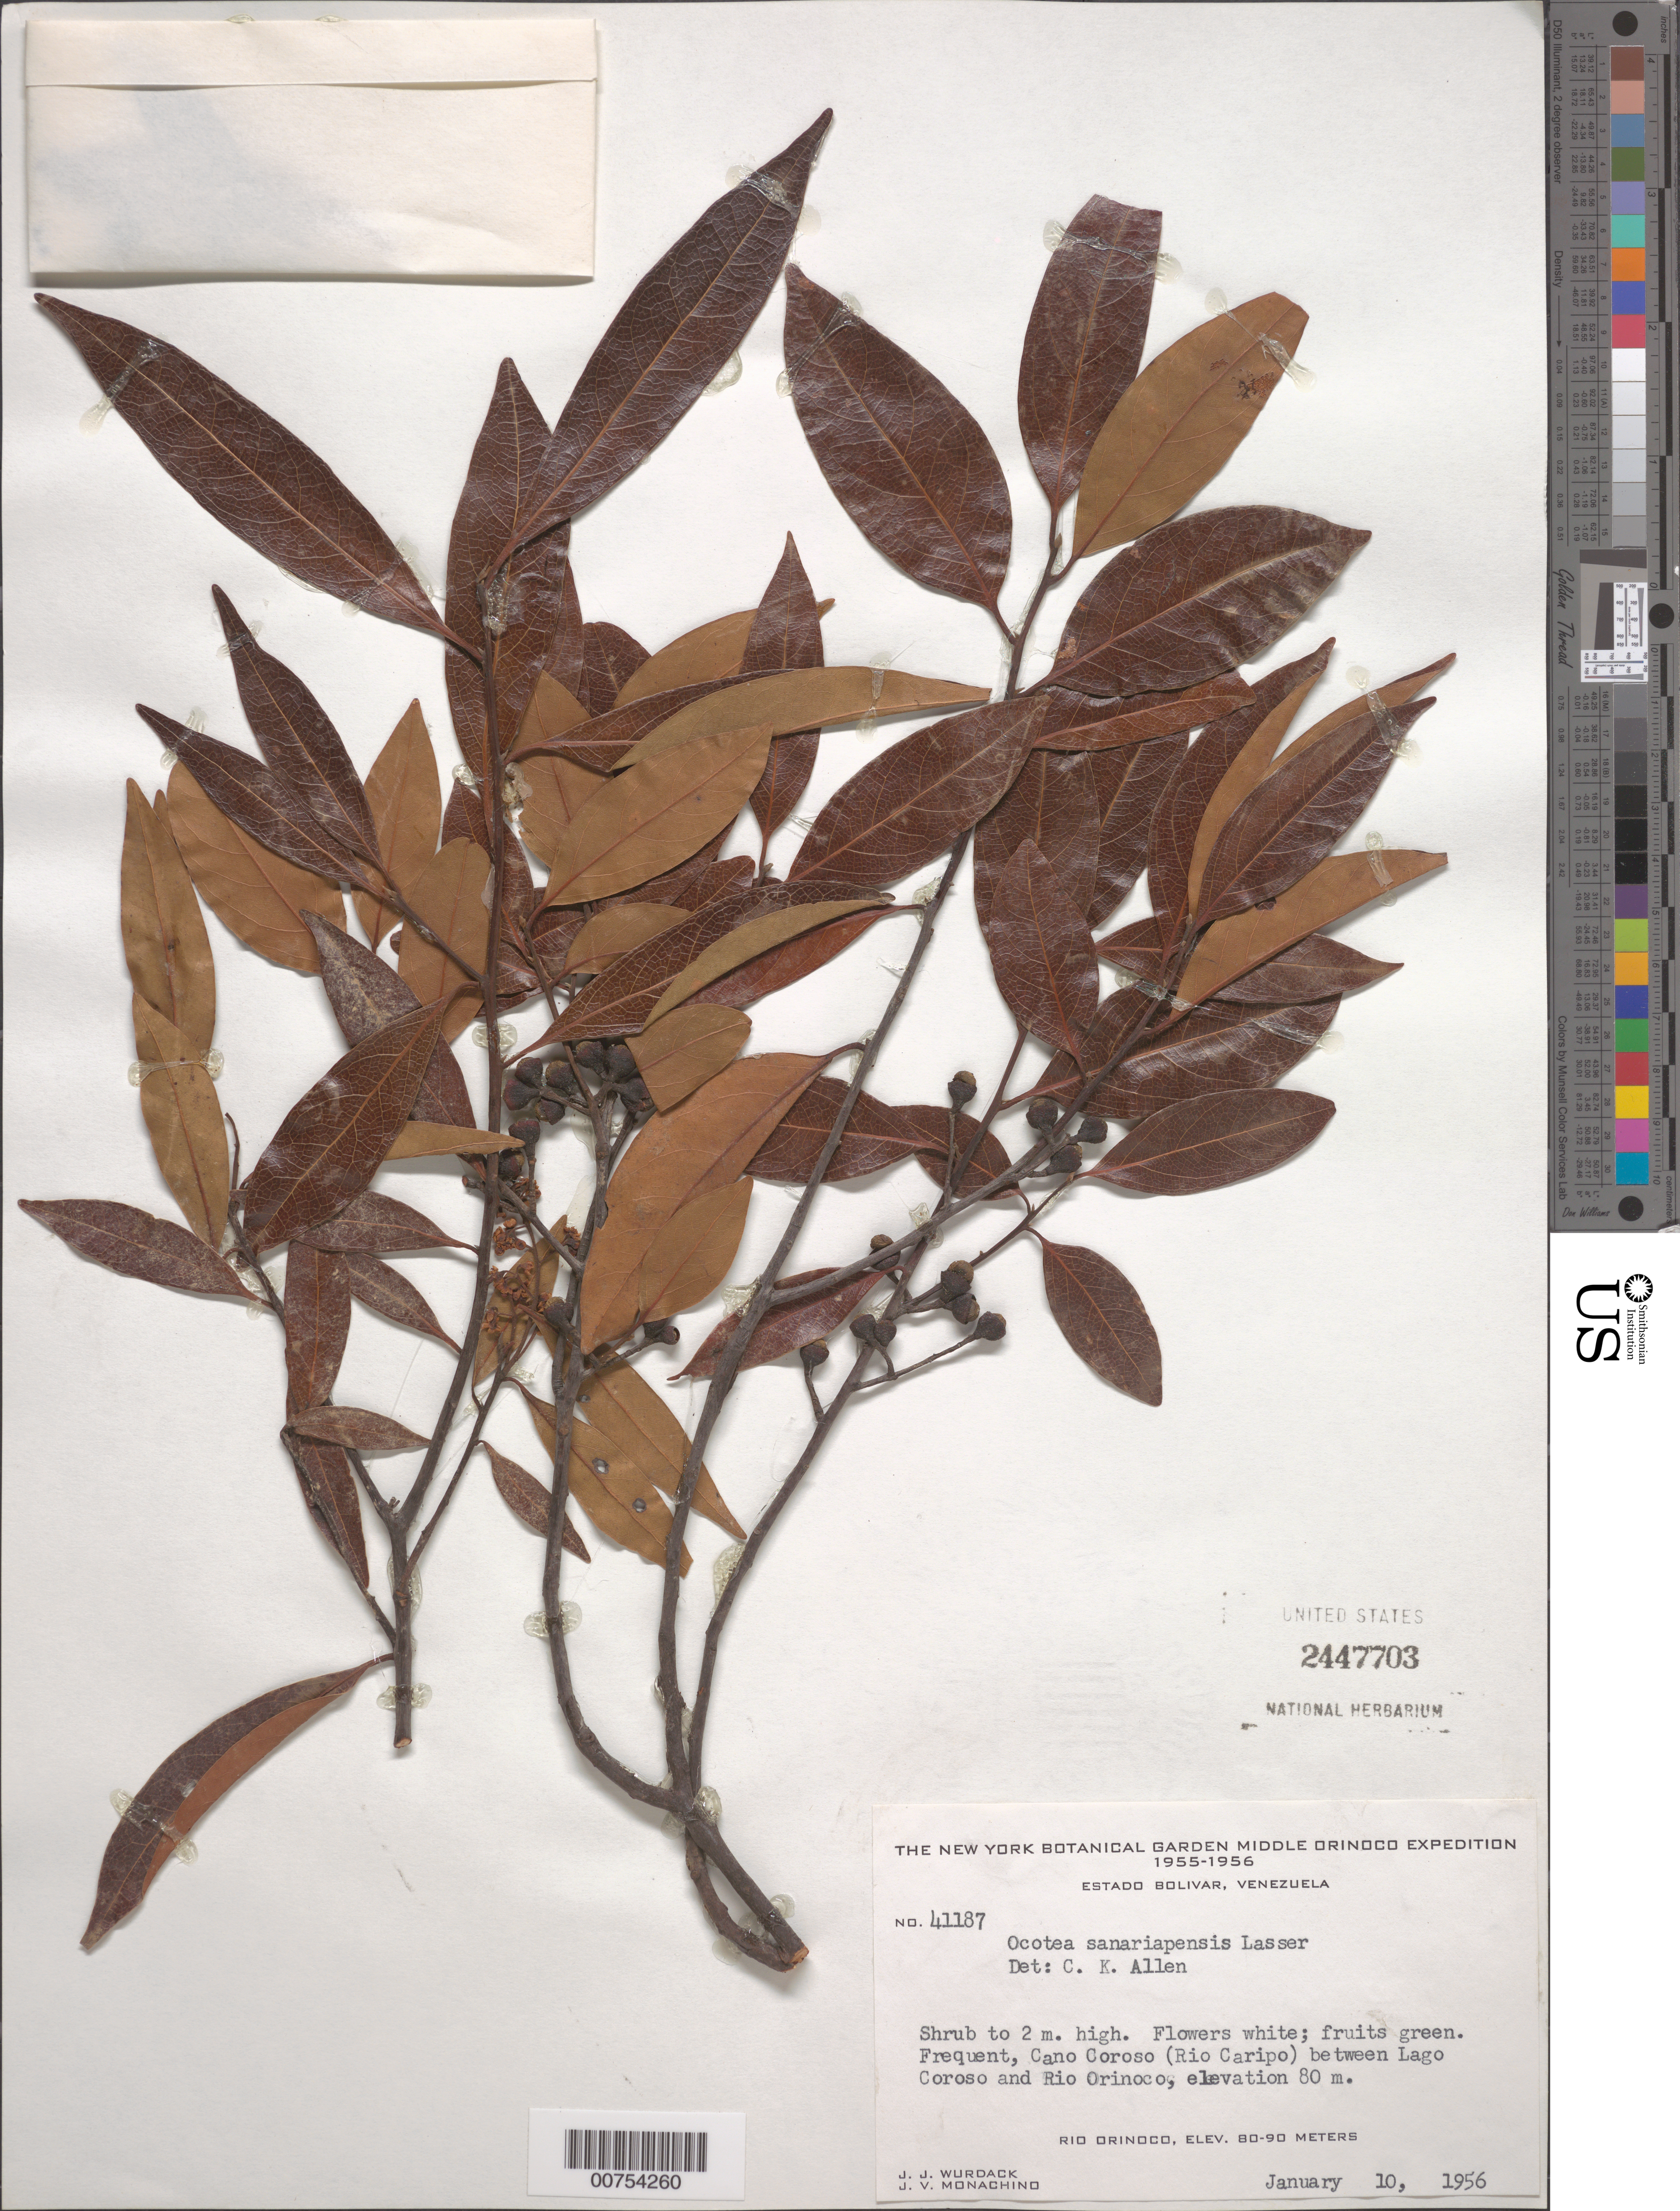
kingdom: Plantae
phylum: Tracheophyta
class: Magnoliopsida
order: Laurales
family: Lauraceae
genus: Ocotea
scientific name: Ocotea sanariapensis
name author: Lasser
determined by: Allen, C. K.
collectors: J. J. Wurdack & J. V. Monachino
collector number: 41187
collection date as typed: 10-Jan-56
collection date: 1956-01-10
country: Venezuela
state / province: Bolívar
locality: Caño Coroso (Río Caripo) between Río Orinoco and Lago Coroso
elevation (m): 80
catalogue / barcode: US 2447703